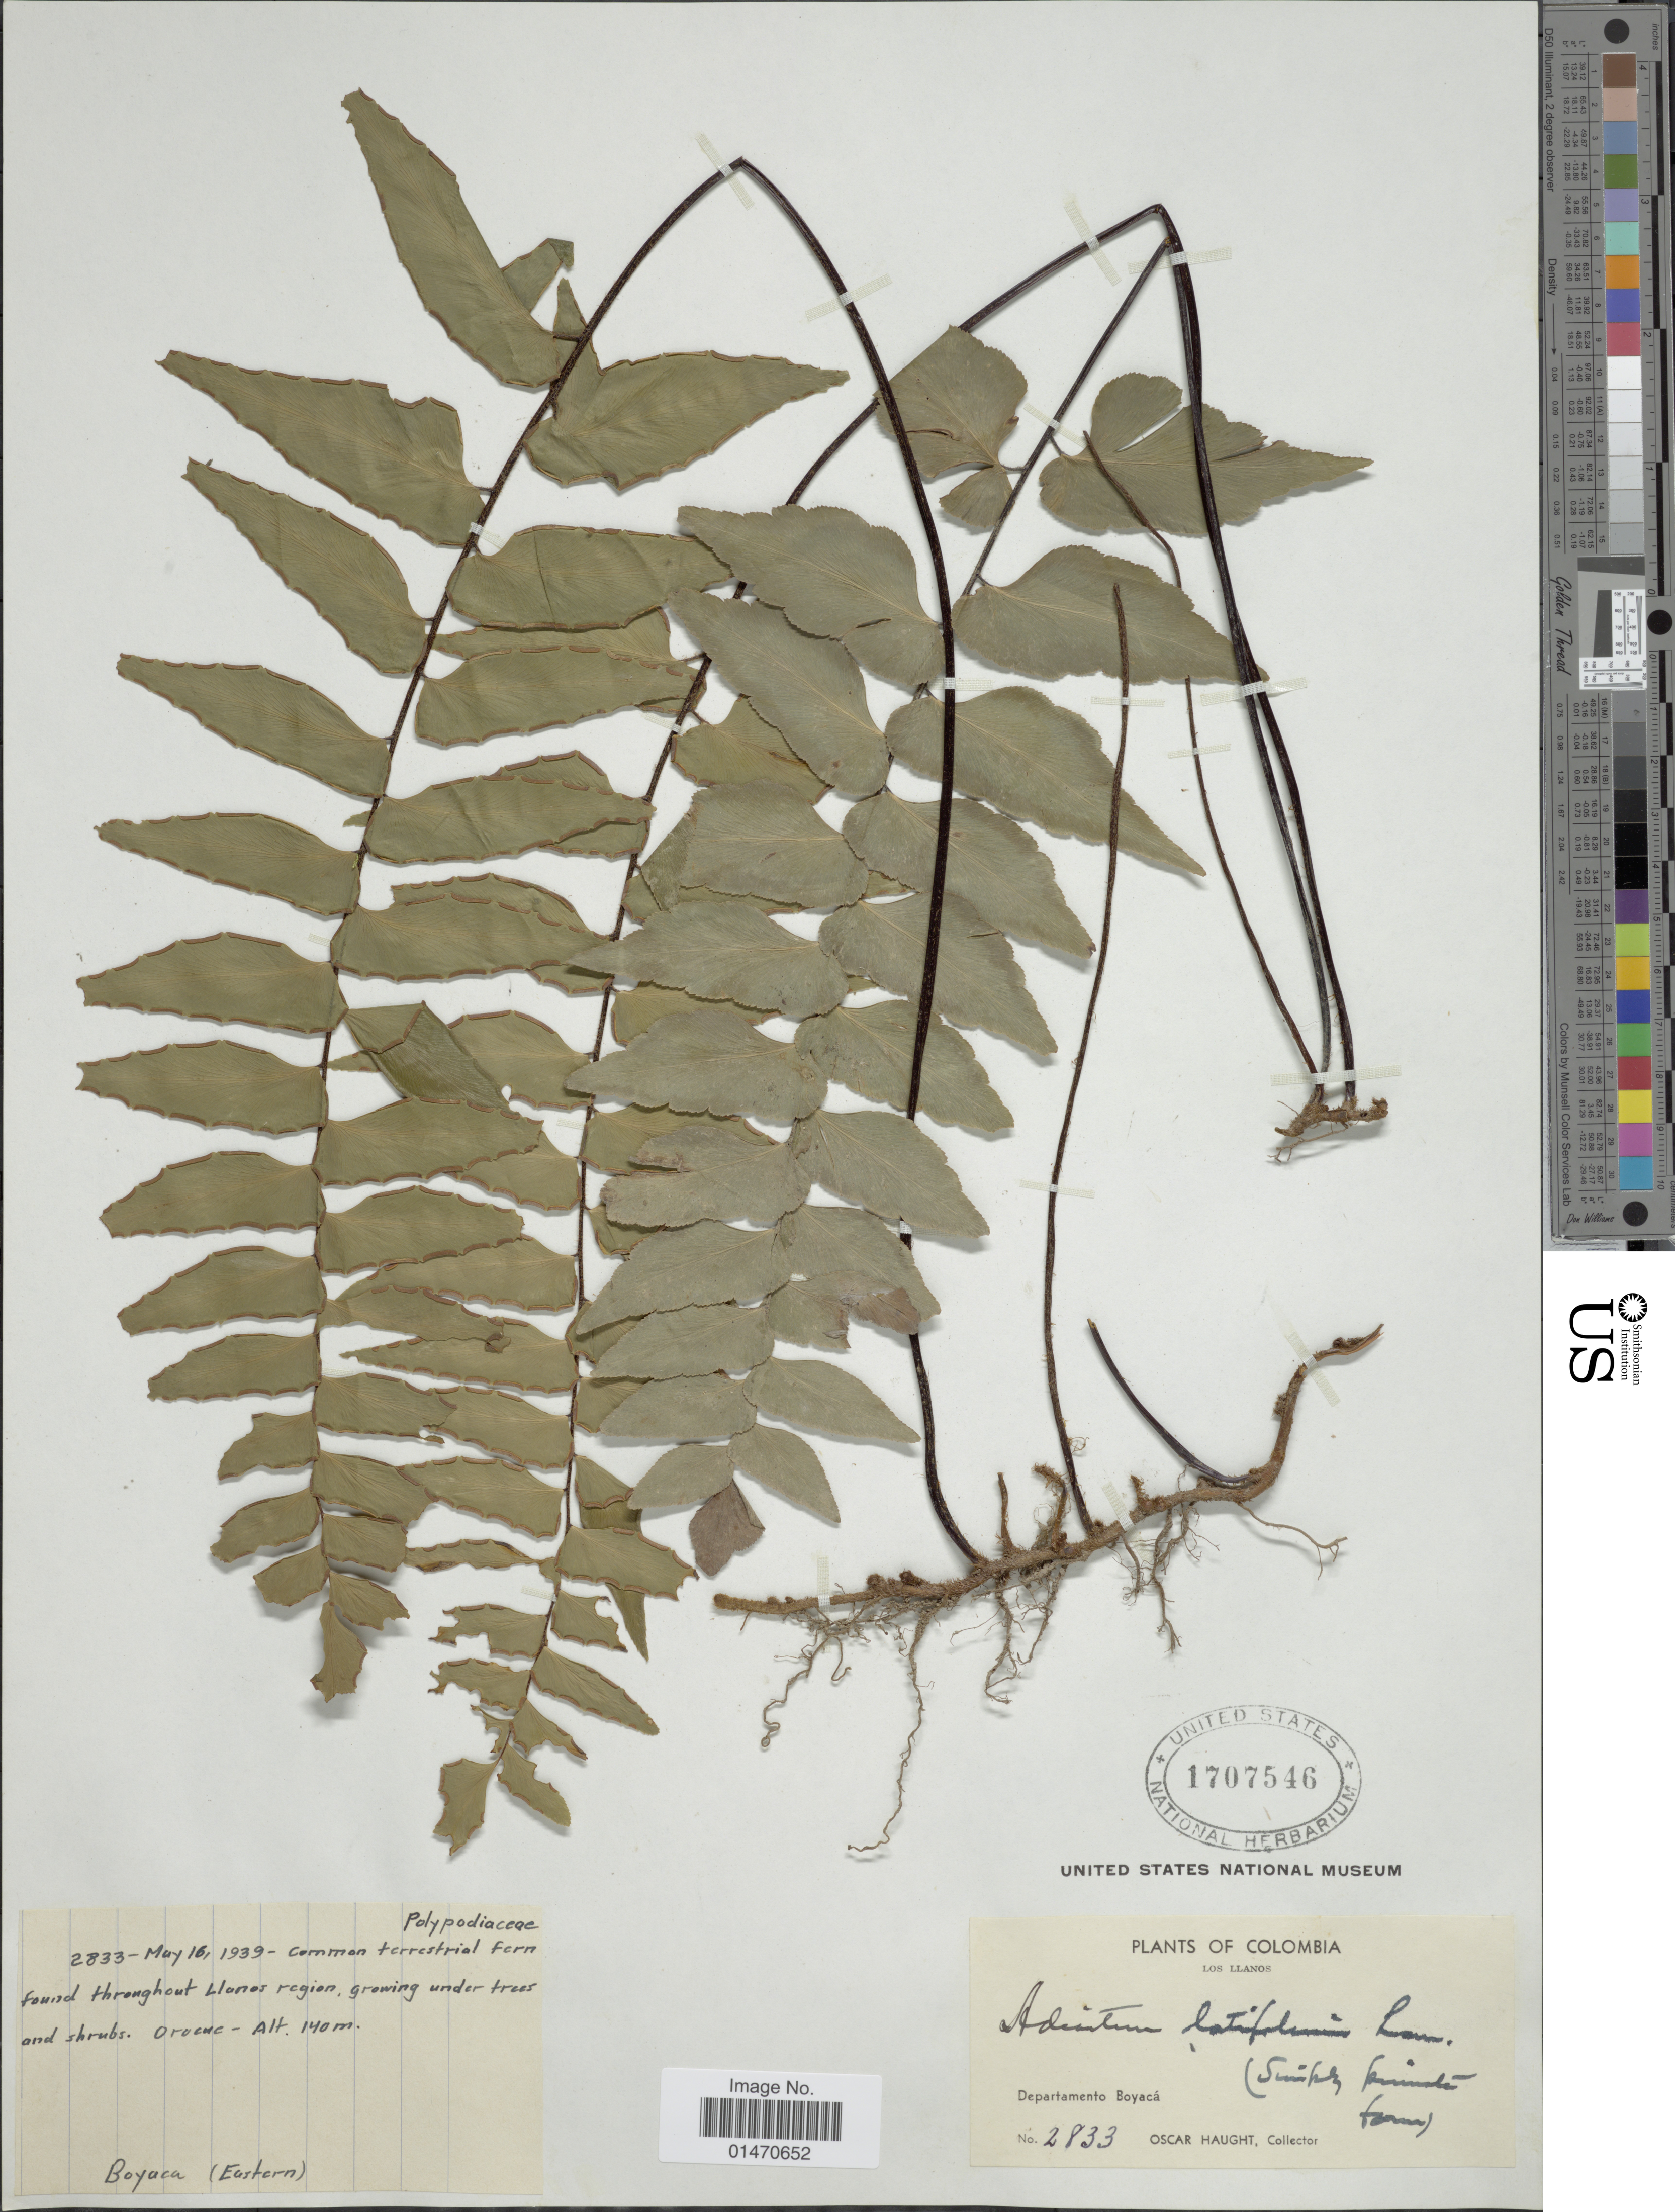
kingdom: Plantae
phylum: Tracheophyta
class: Polypodiopsida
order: Polypodiales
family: Pteridaceae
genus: Adiantum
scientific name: Adiantum lucidum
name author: (Cav.) Sw.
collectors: O. L. Haught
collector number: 2833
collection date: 1939-05-16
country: Colombia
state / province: Boyacá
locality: Los Llanos, Departamento Boyaca,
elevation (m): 140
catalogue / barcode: US 1707546